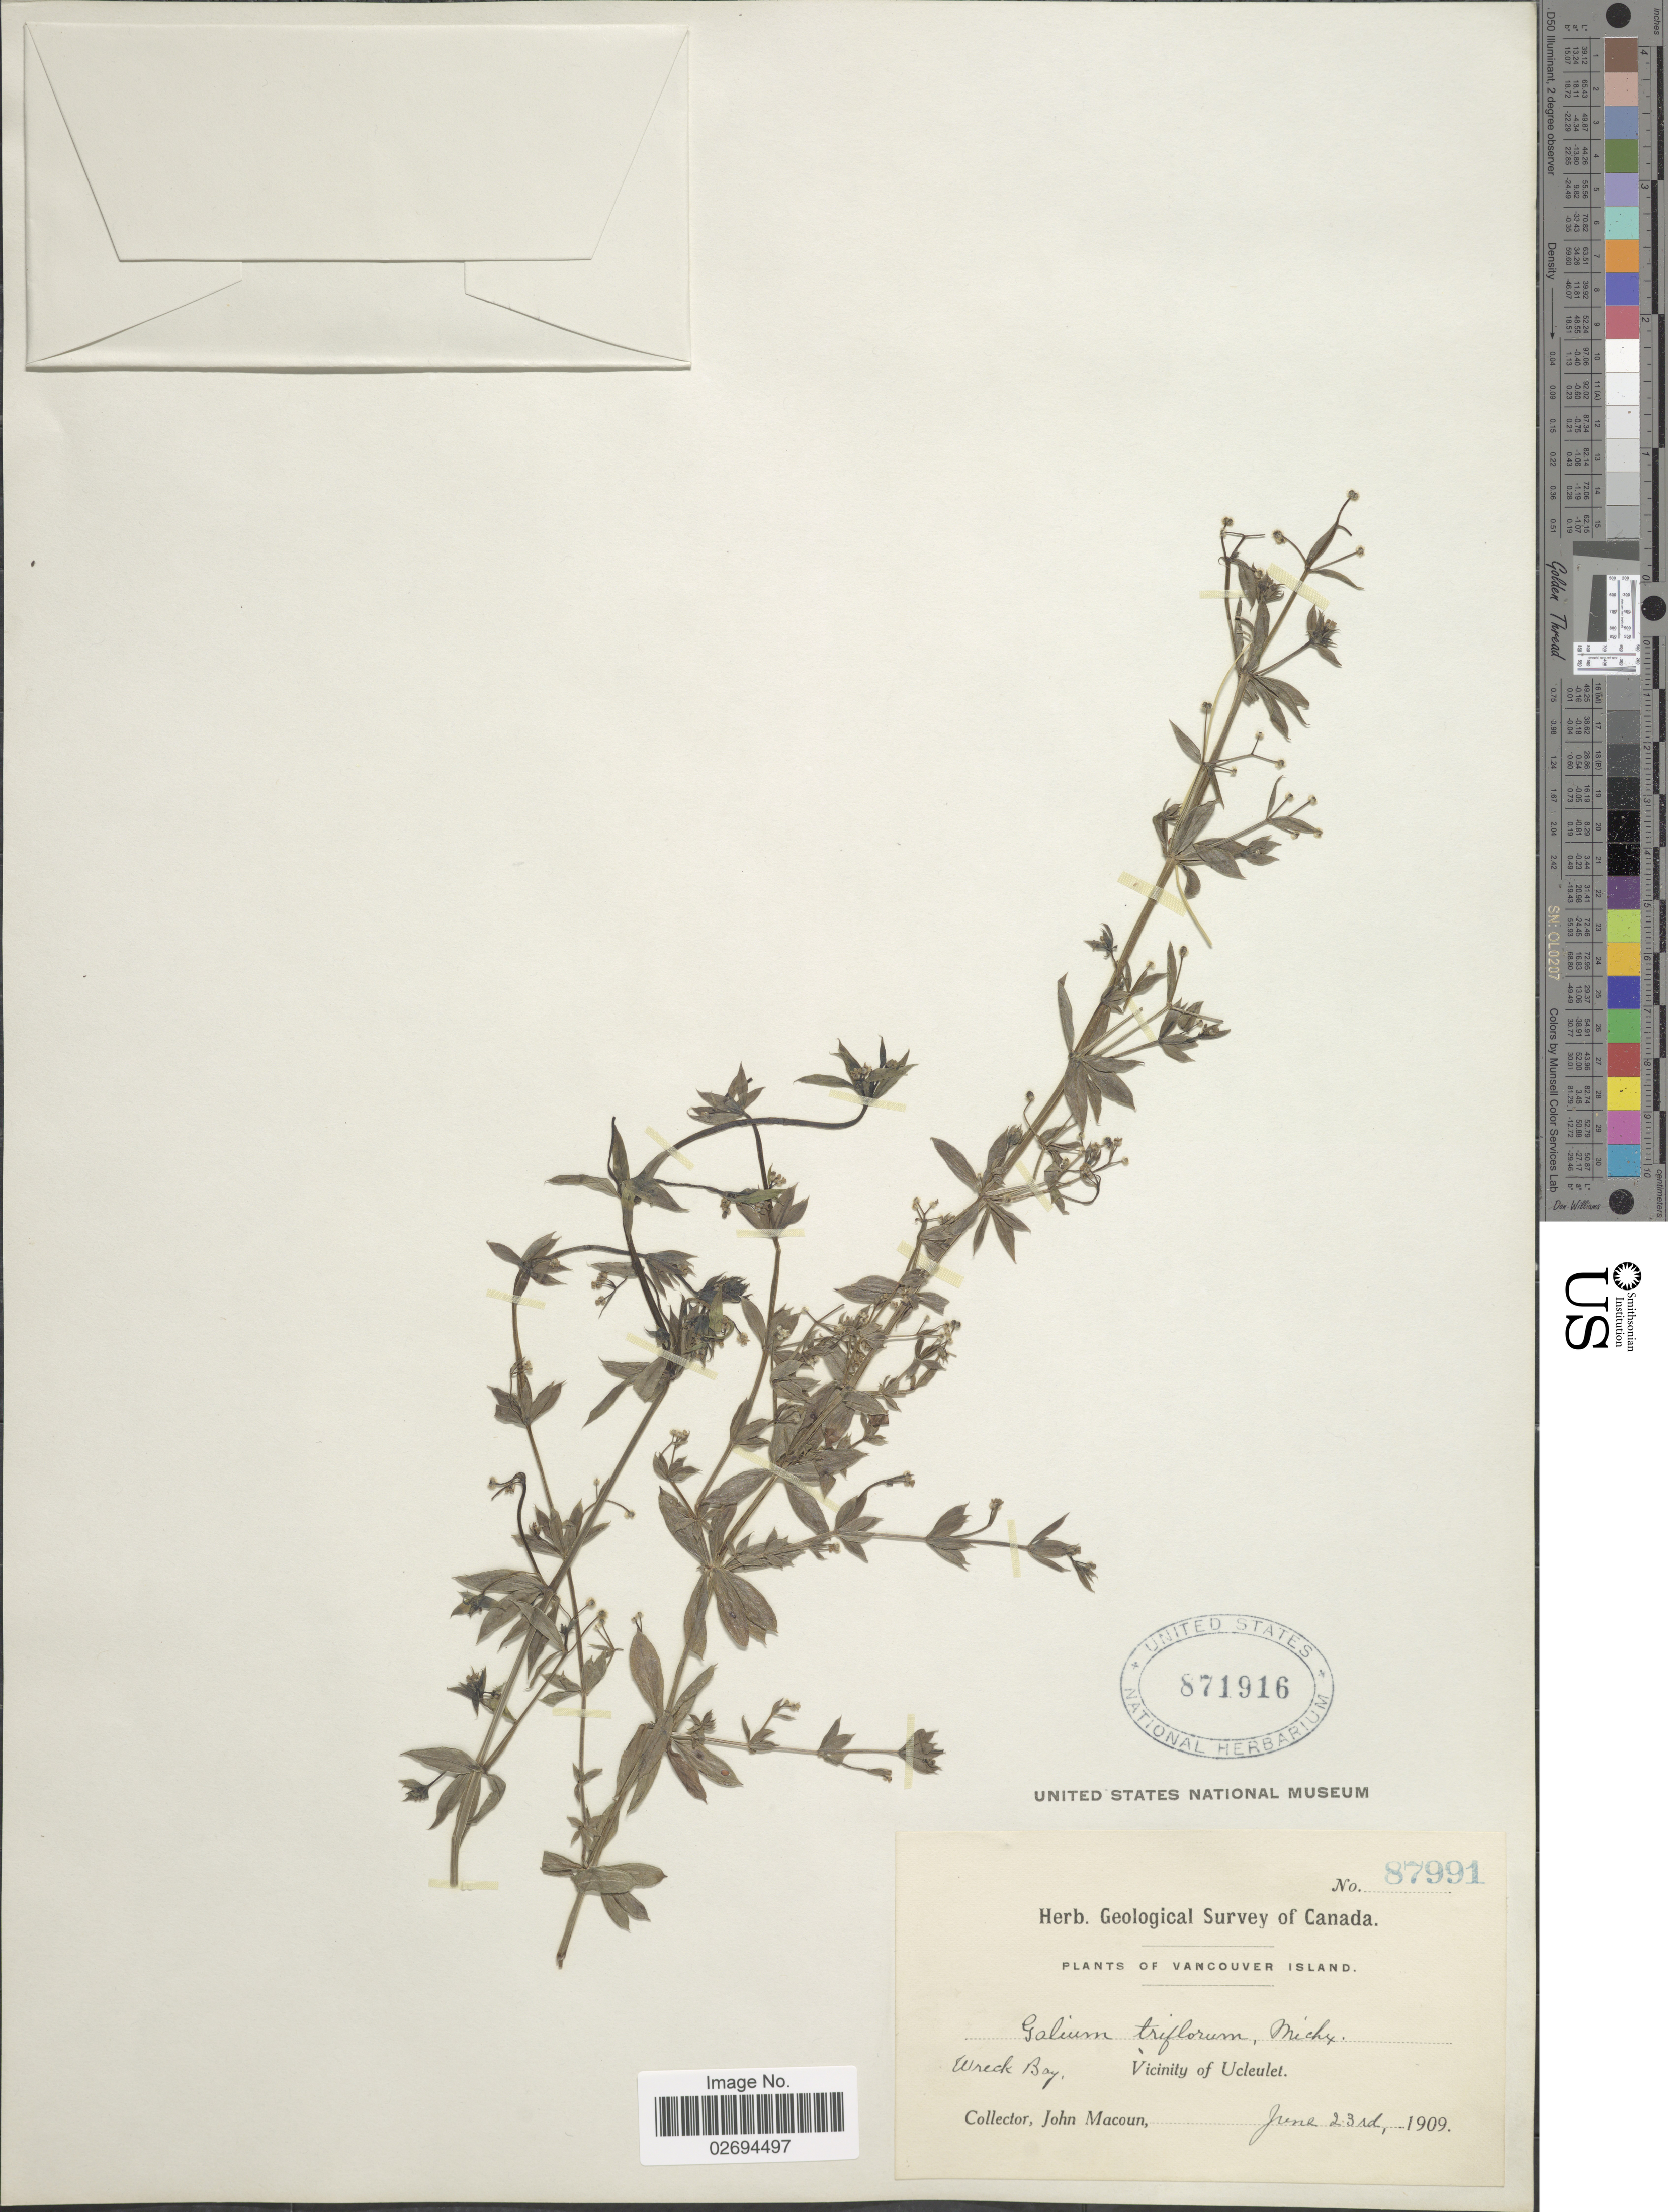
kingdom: Plantae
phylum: Tracheophyta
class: Magnoliopsida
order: Gentianales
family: Rubiaceae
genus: Galium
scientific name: Galium triflorum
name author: Michx.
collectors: J. Macoun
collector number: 87991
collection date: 1909-06-23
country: Canada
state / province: British Columbia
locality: Vancouver Island. Vicinity of Ucleulet. Wreck Bay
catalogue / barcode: US 871916